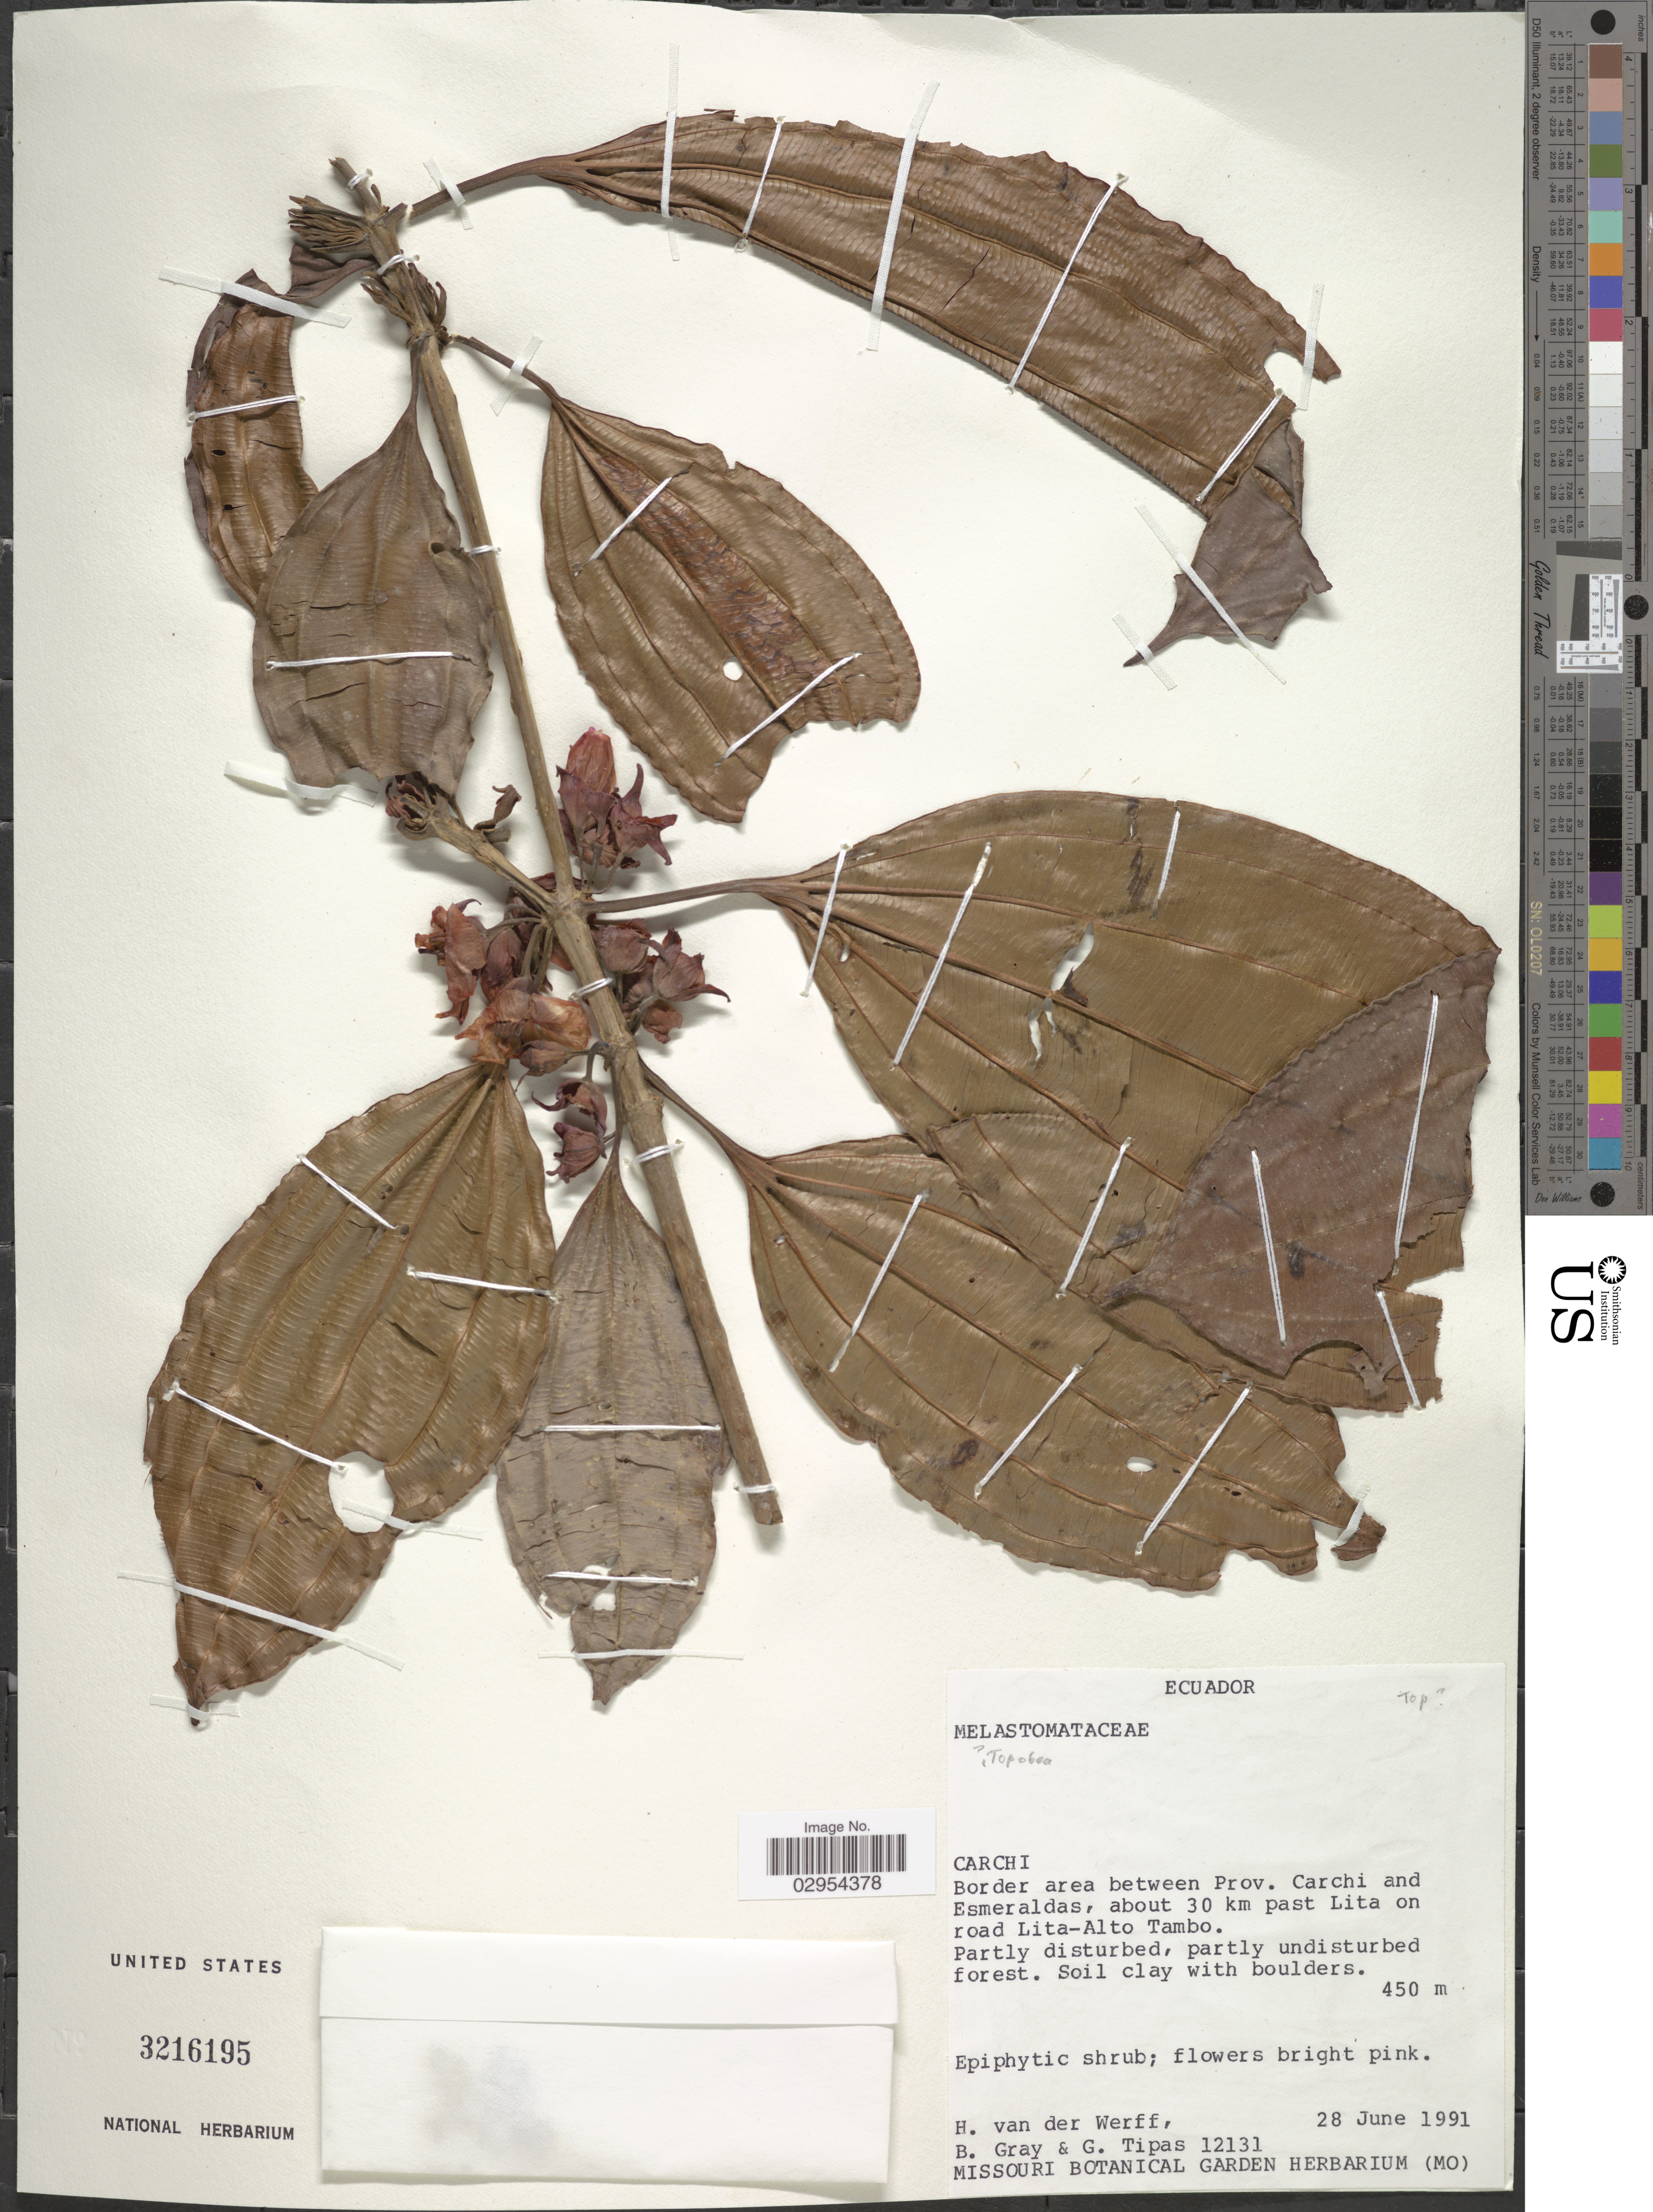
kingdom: Plantae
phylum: Tracheophyta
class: Magnoliopsida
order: Myrtales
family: Melastomataceae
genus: Topobea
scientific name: Topobea sp.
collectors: H. van der Werff, B. Gray & G. Tipas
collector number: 12131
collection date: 1991-06-28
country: Ecuador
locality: Border area between Prov. Carchi and Esmeraldas, about 30 km past Lita on road Lita-Alto Tambo.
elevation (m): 450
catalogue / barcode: US 3216195